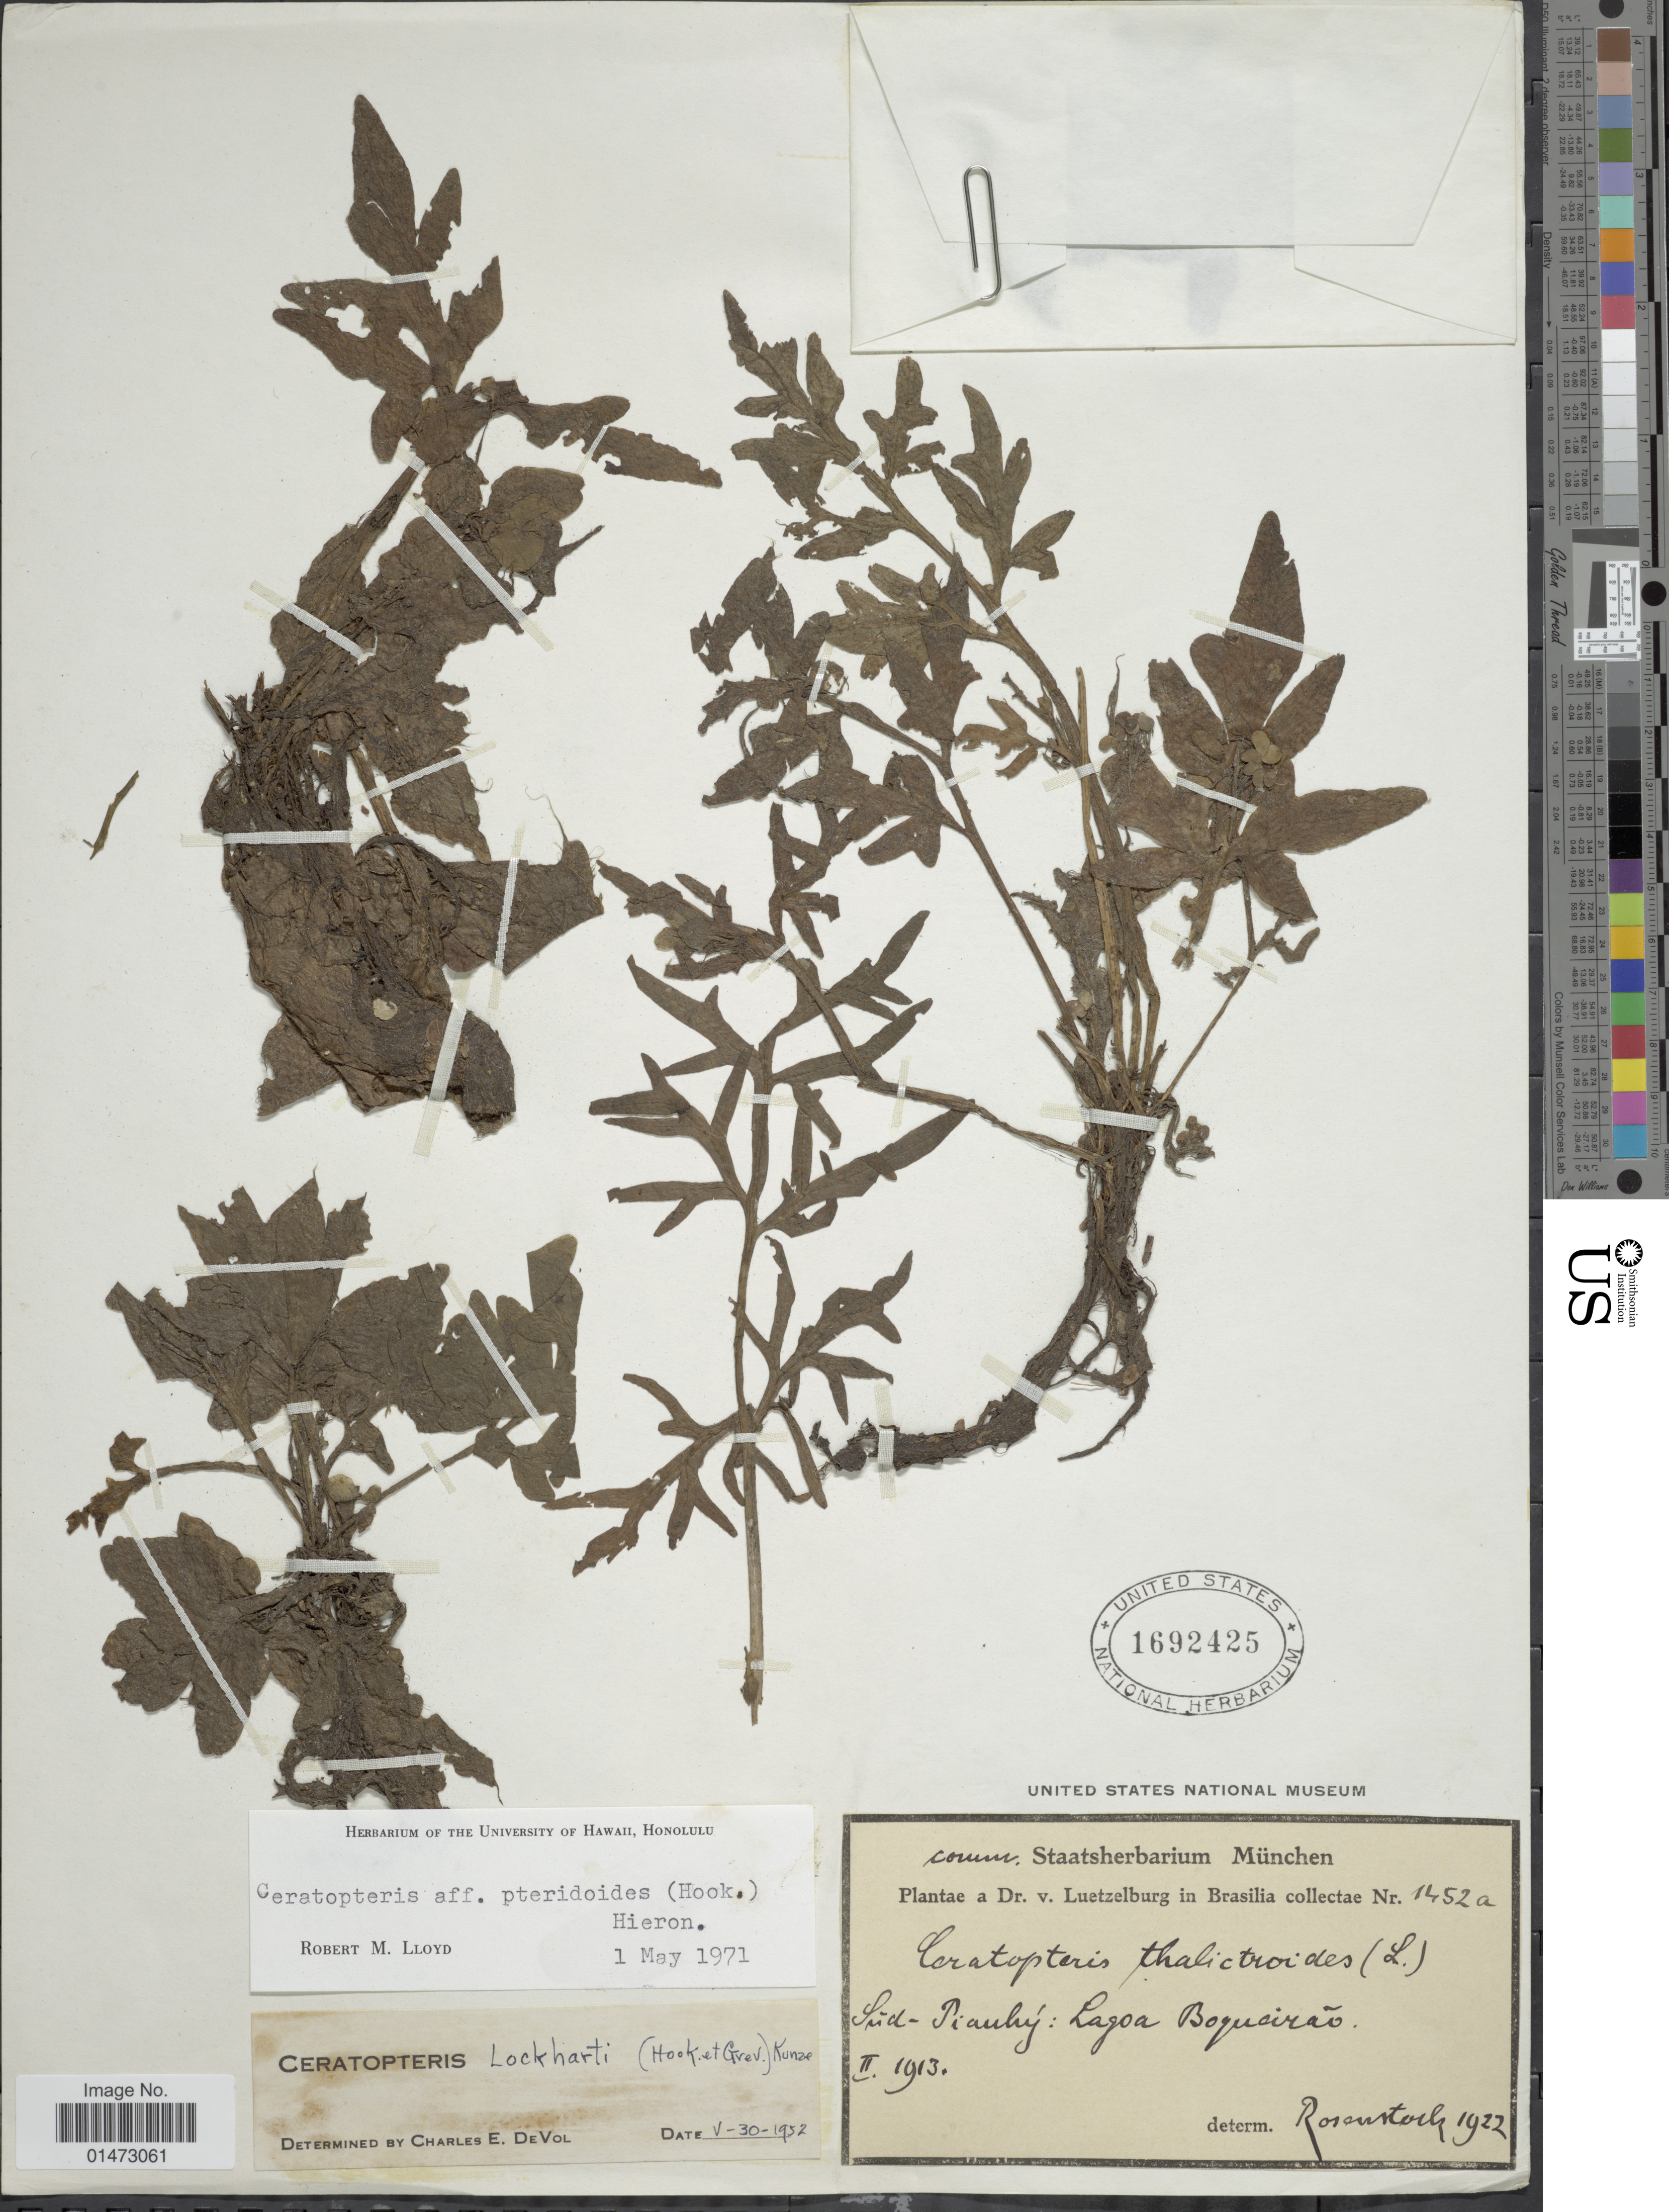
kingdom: Plantae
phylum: Tracheophyta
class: Polypodiopsida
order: Polypodiales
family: Pteridaceae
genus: Ceratopteris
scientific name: Ceratopteris pteridioides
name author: (Hook.) Hieron.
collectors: v. Luetzelburg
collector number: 1452a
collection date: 1913-02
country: Portugal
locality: Süd-Piauhy: Lagoa Boqueirão. [interpreted]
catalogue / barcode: US 1692425